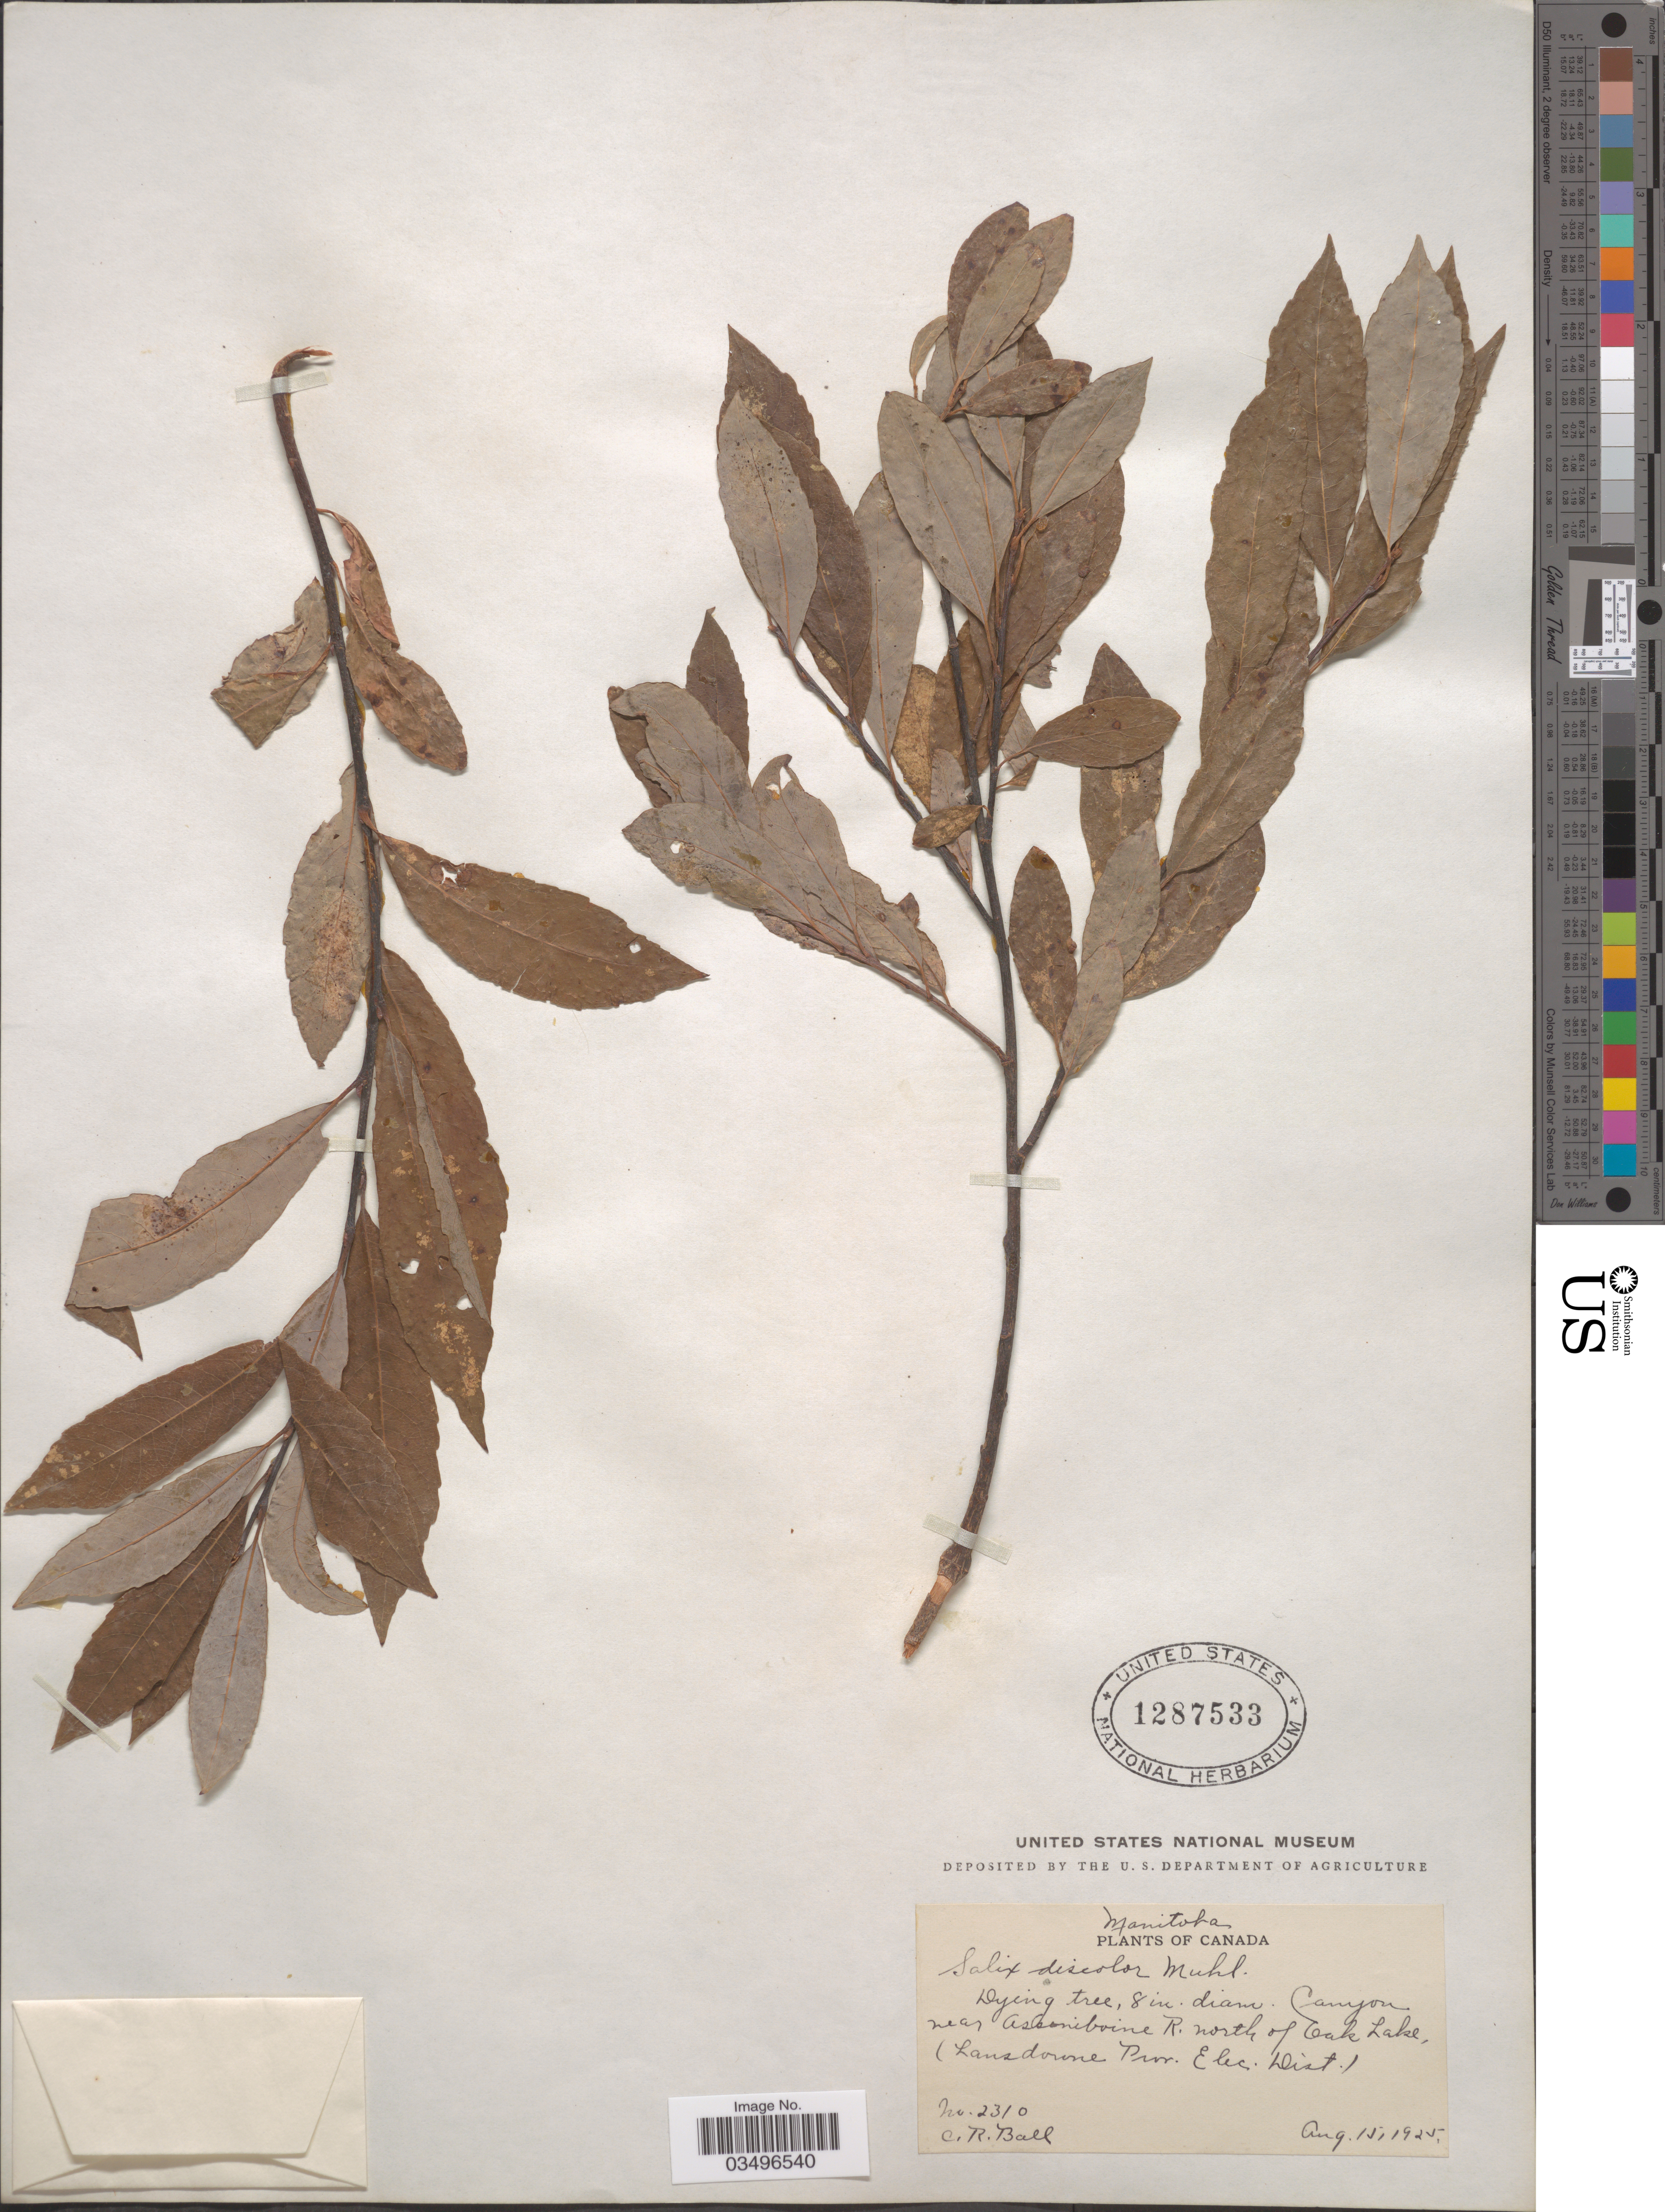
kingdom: Plantae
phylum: Tracheophyta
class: Magnoliopsida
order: Malpighiales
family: Salicaceae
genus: Salix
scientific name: Salix discolor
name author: Muhl.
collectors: C. R. Ball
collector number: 2310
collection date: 1925-08-15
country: Canada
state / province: Manitoba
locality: Canyon near Assiniboine R. north of Oak Lake, (Lansdowne Prov. Elec. Dist.).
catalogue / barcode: US 1287533